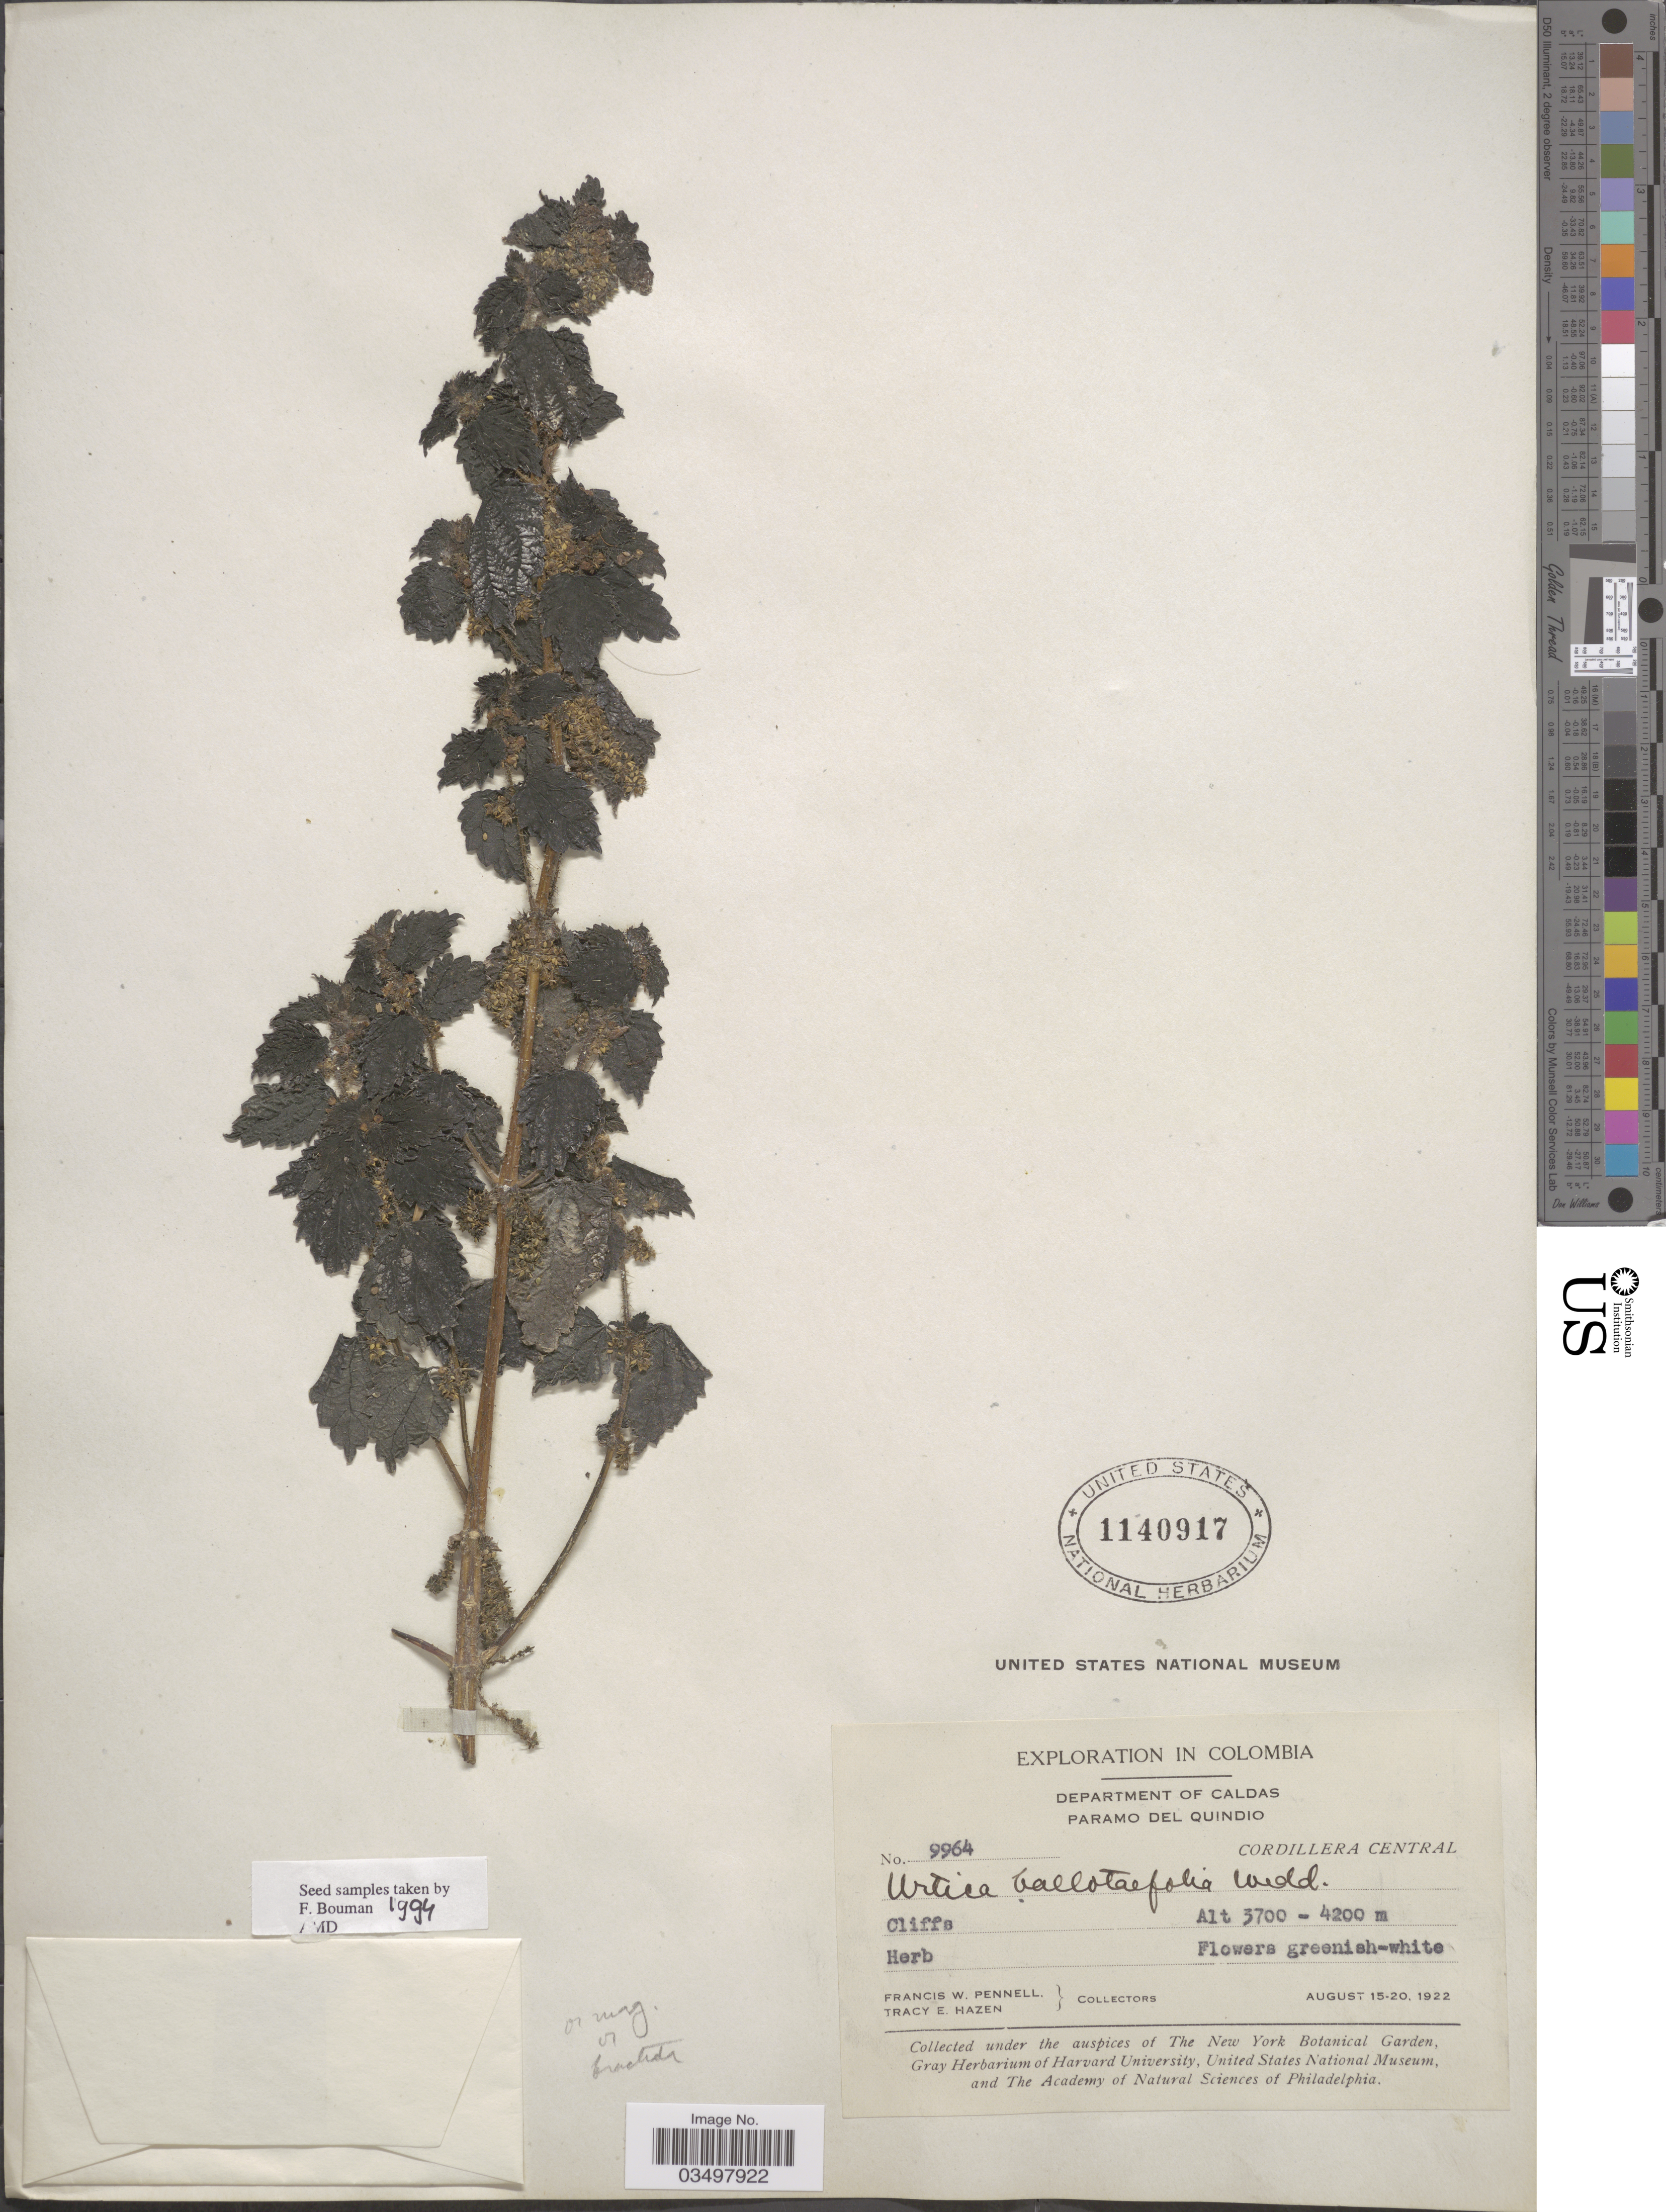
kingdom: Plantae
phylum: Tracheophyta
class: Magnoliopsida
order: Rosales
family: Urticaceae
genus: Urtica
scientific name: Urtica ballotifolia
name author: Wedd.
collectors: F. W. Pennell & T. E. Hazen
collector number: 9964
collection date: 1922-08-15/1922-08-20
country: Colombia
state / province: Caldas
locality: Department of Caldas. Paramo del Quindio. Cordillera Central.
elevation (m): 3700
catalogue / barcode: US 1140917